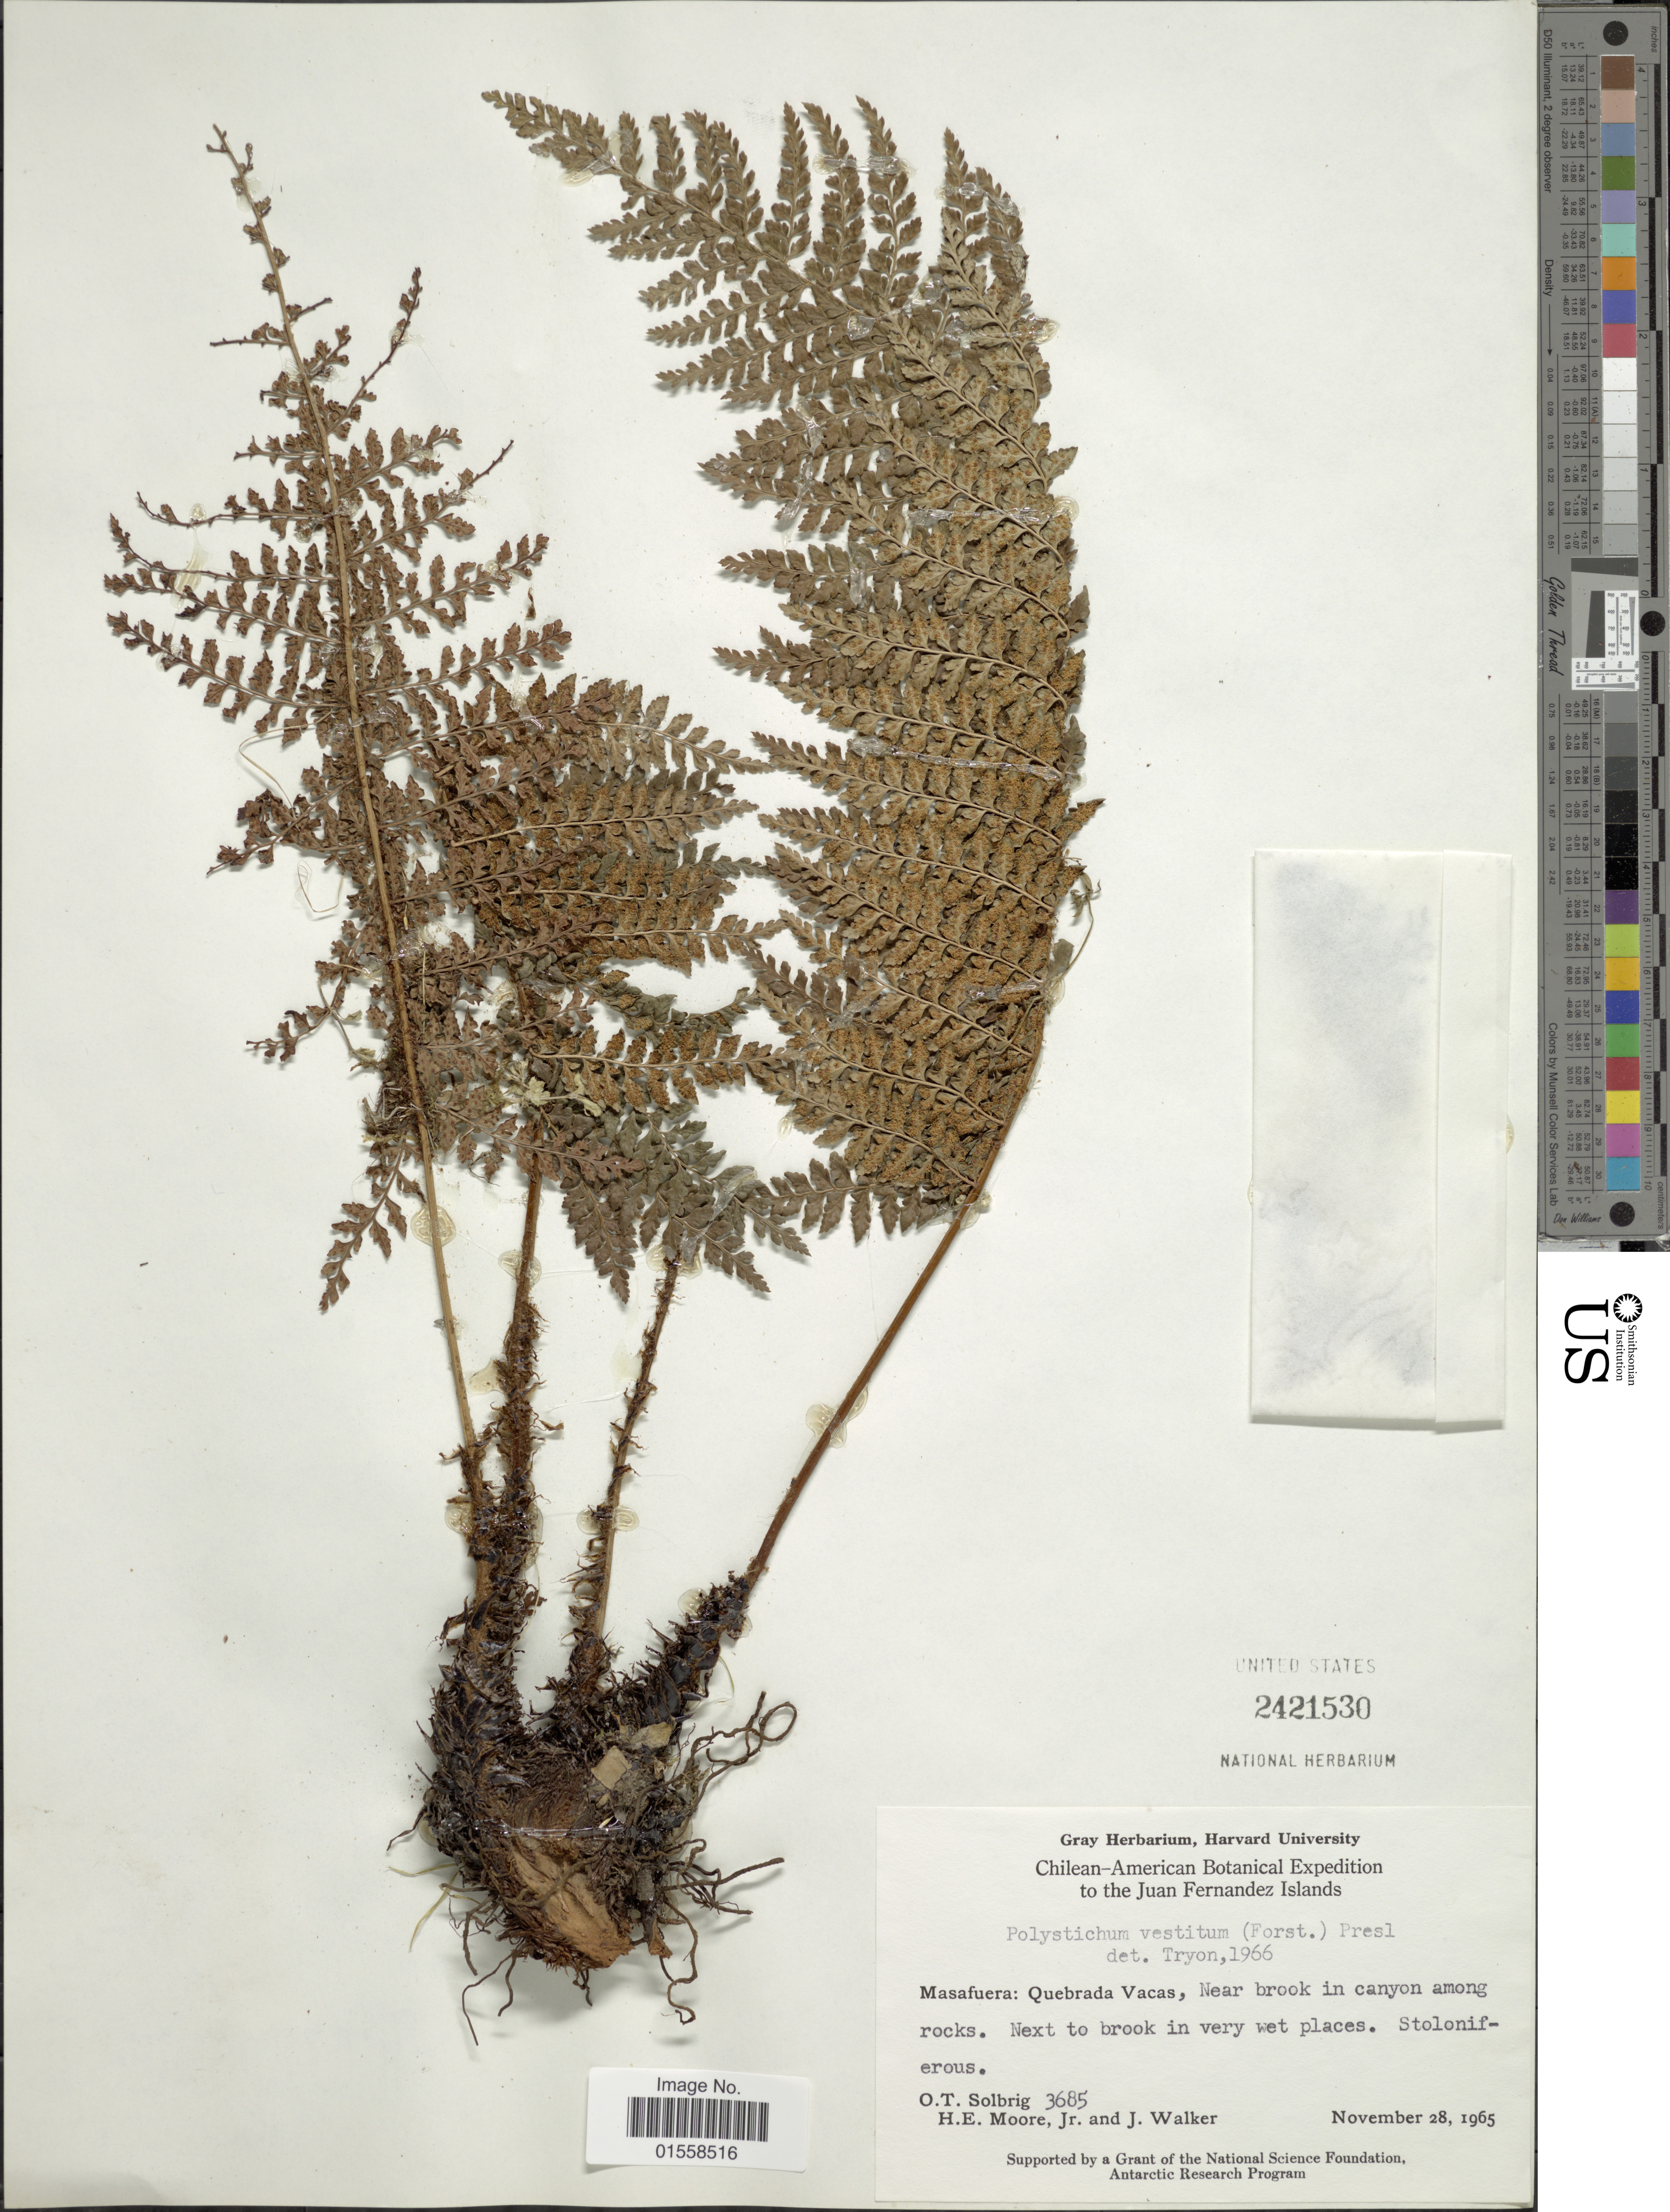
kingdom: Plantae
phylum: Tracheophyta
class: Polypodiopsida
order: Polypodiales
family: Dryopteridaceae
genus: Polystichum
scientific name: Polystichum vestitum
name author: (Sw.) C. Presl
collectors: O. T. Solbrig, H. E. Moore & J. Walker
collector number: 3685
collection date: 1965-11-28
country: Chile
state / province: Valparaíso (V)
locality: Juan Fernandez Islands. Masafuera: Quebrada Vacas. Near brook in canyon.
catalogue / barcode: US 2421530